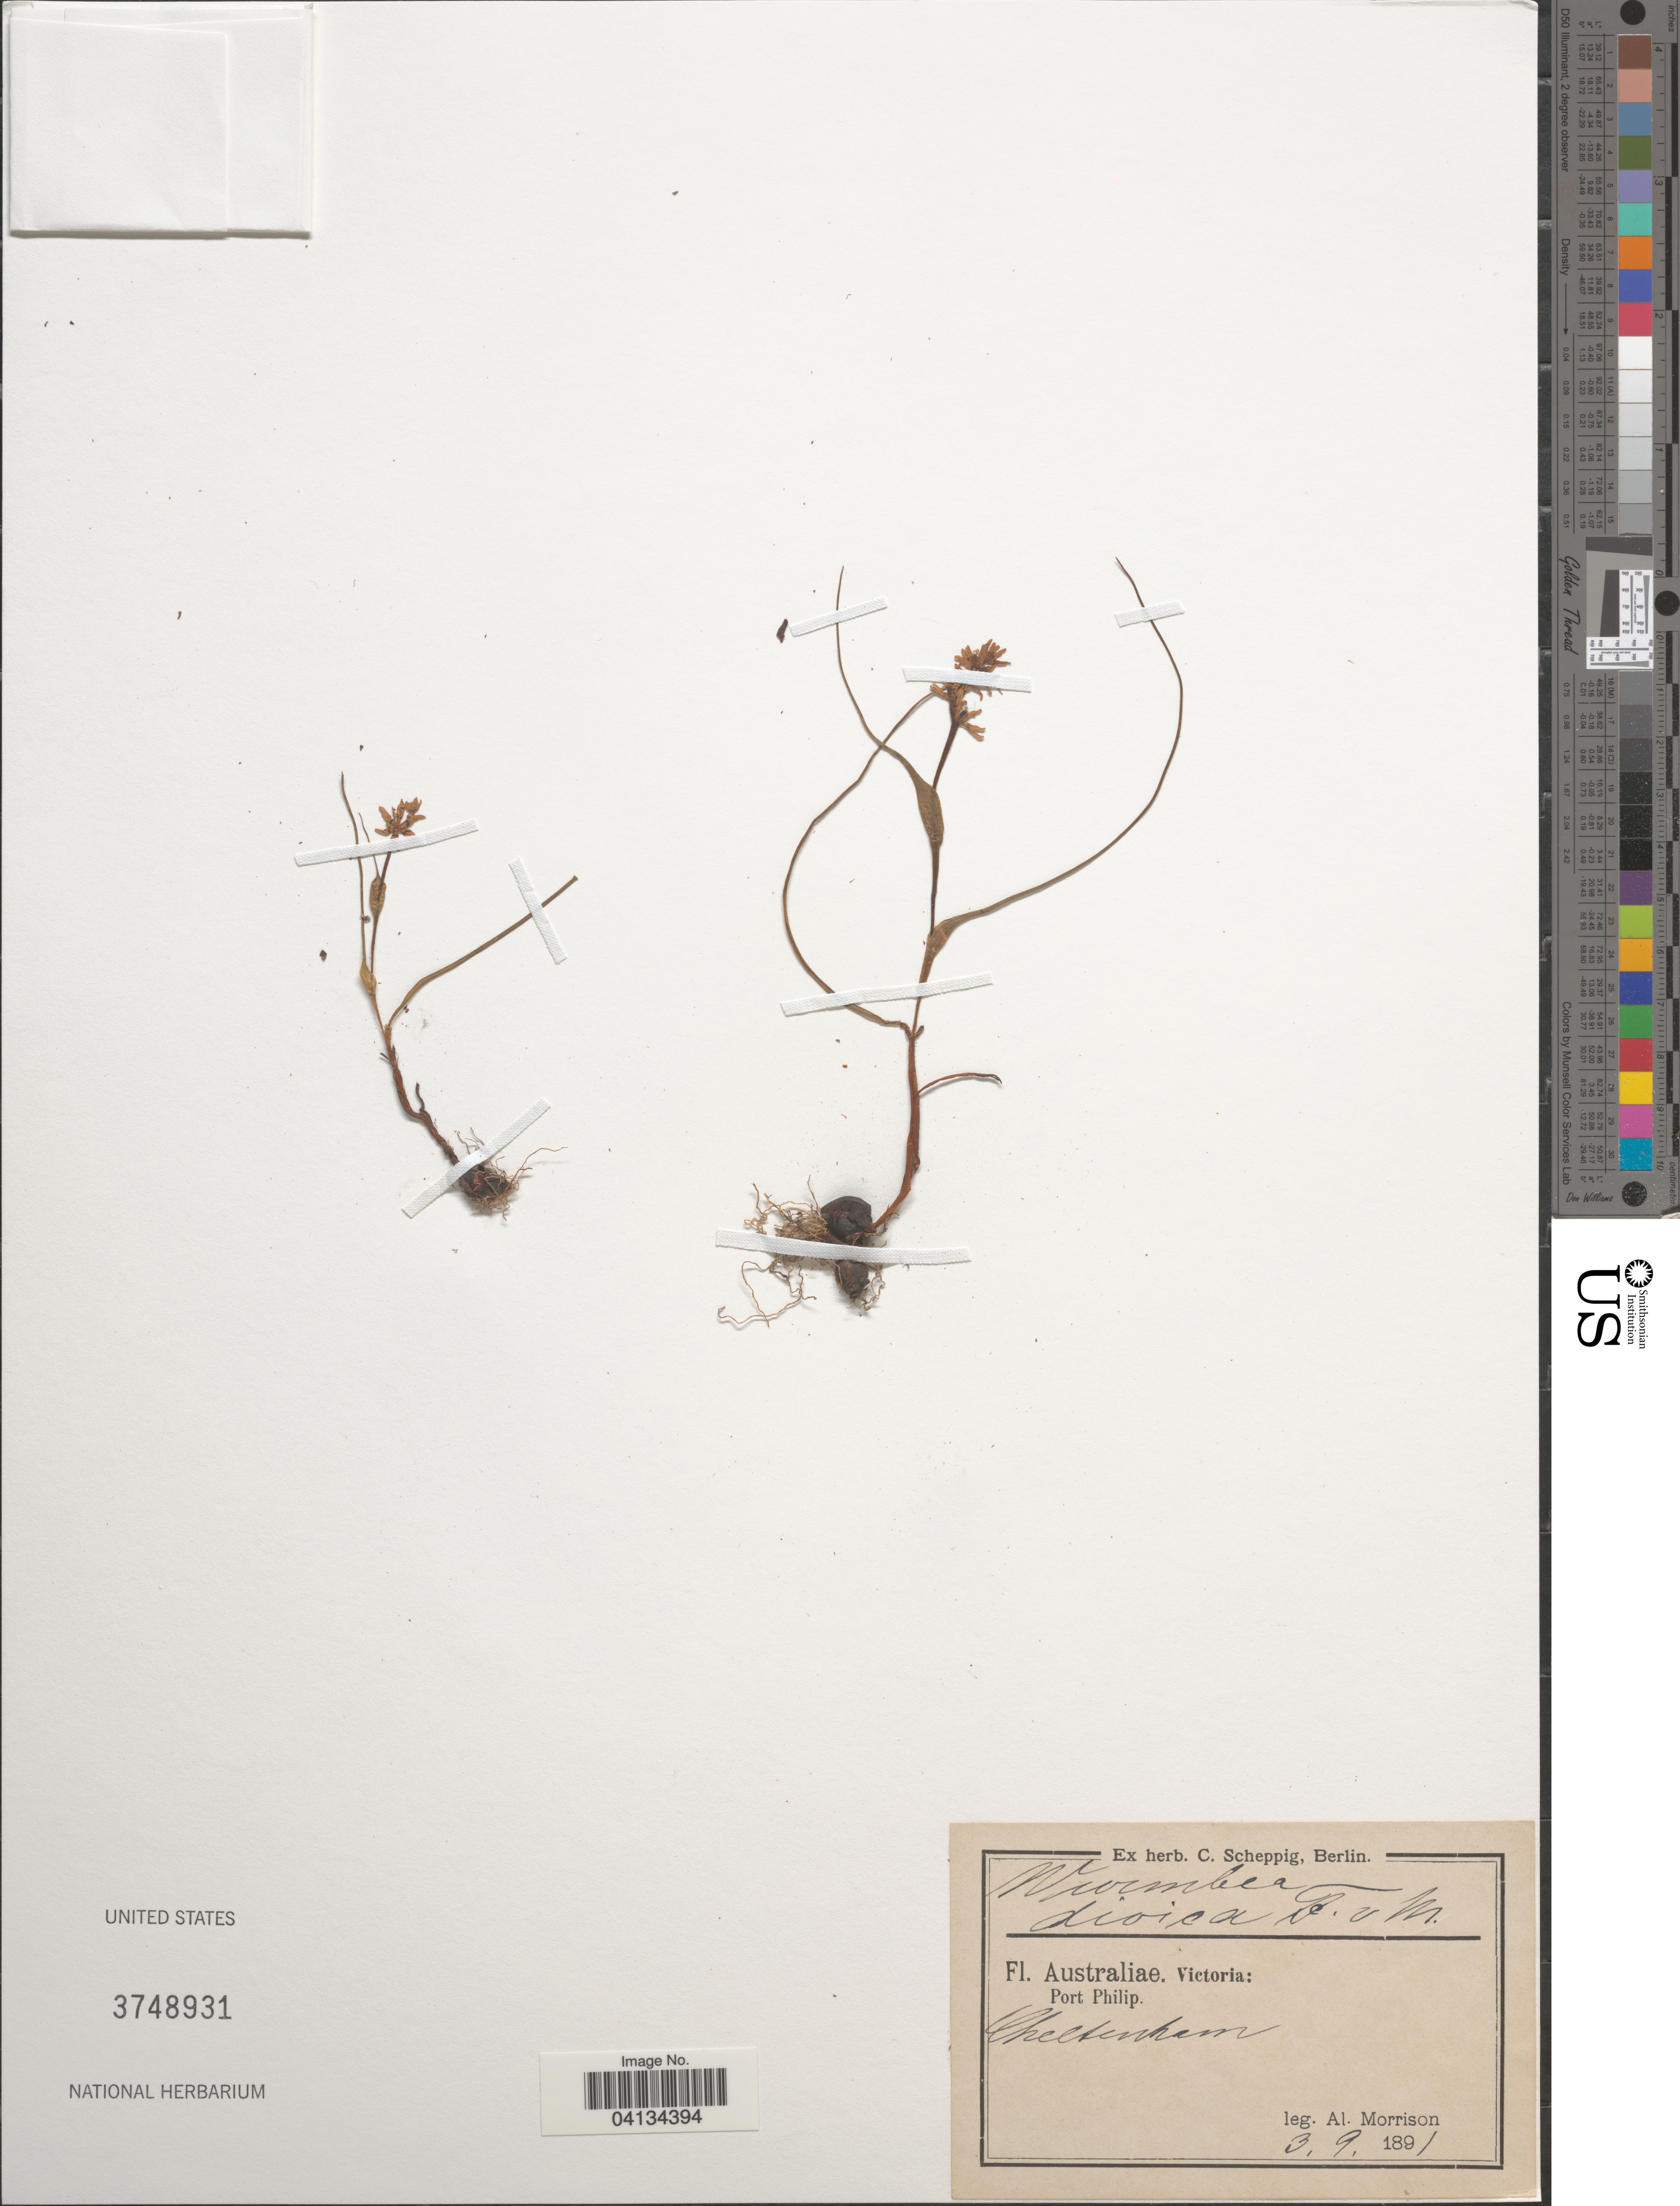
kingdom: Plantae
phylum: Tracheophyta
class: Liliopsida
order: Liliales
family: Colchicaceae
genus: Wurmbea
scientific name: Wurmbea dioica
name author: (R. Br.) F. Muell.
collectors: A. Morrison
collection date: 1891-09-03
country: Australia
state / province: Victoria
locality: Victoria: Port Philip. Cheltenham.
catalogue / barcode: US 3748931